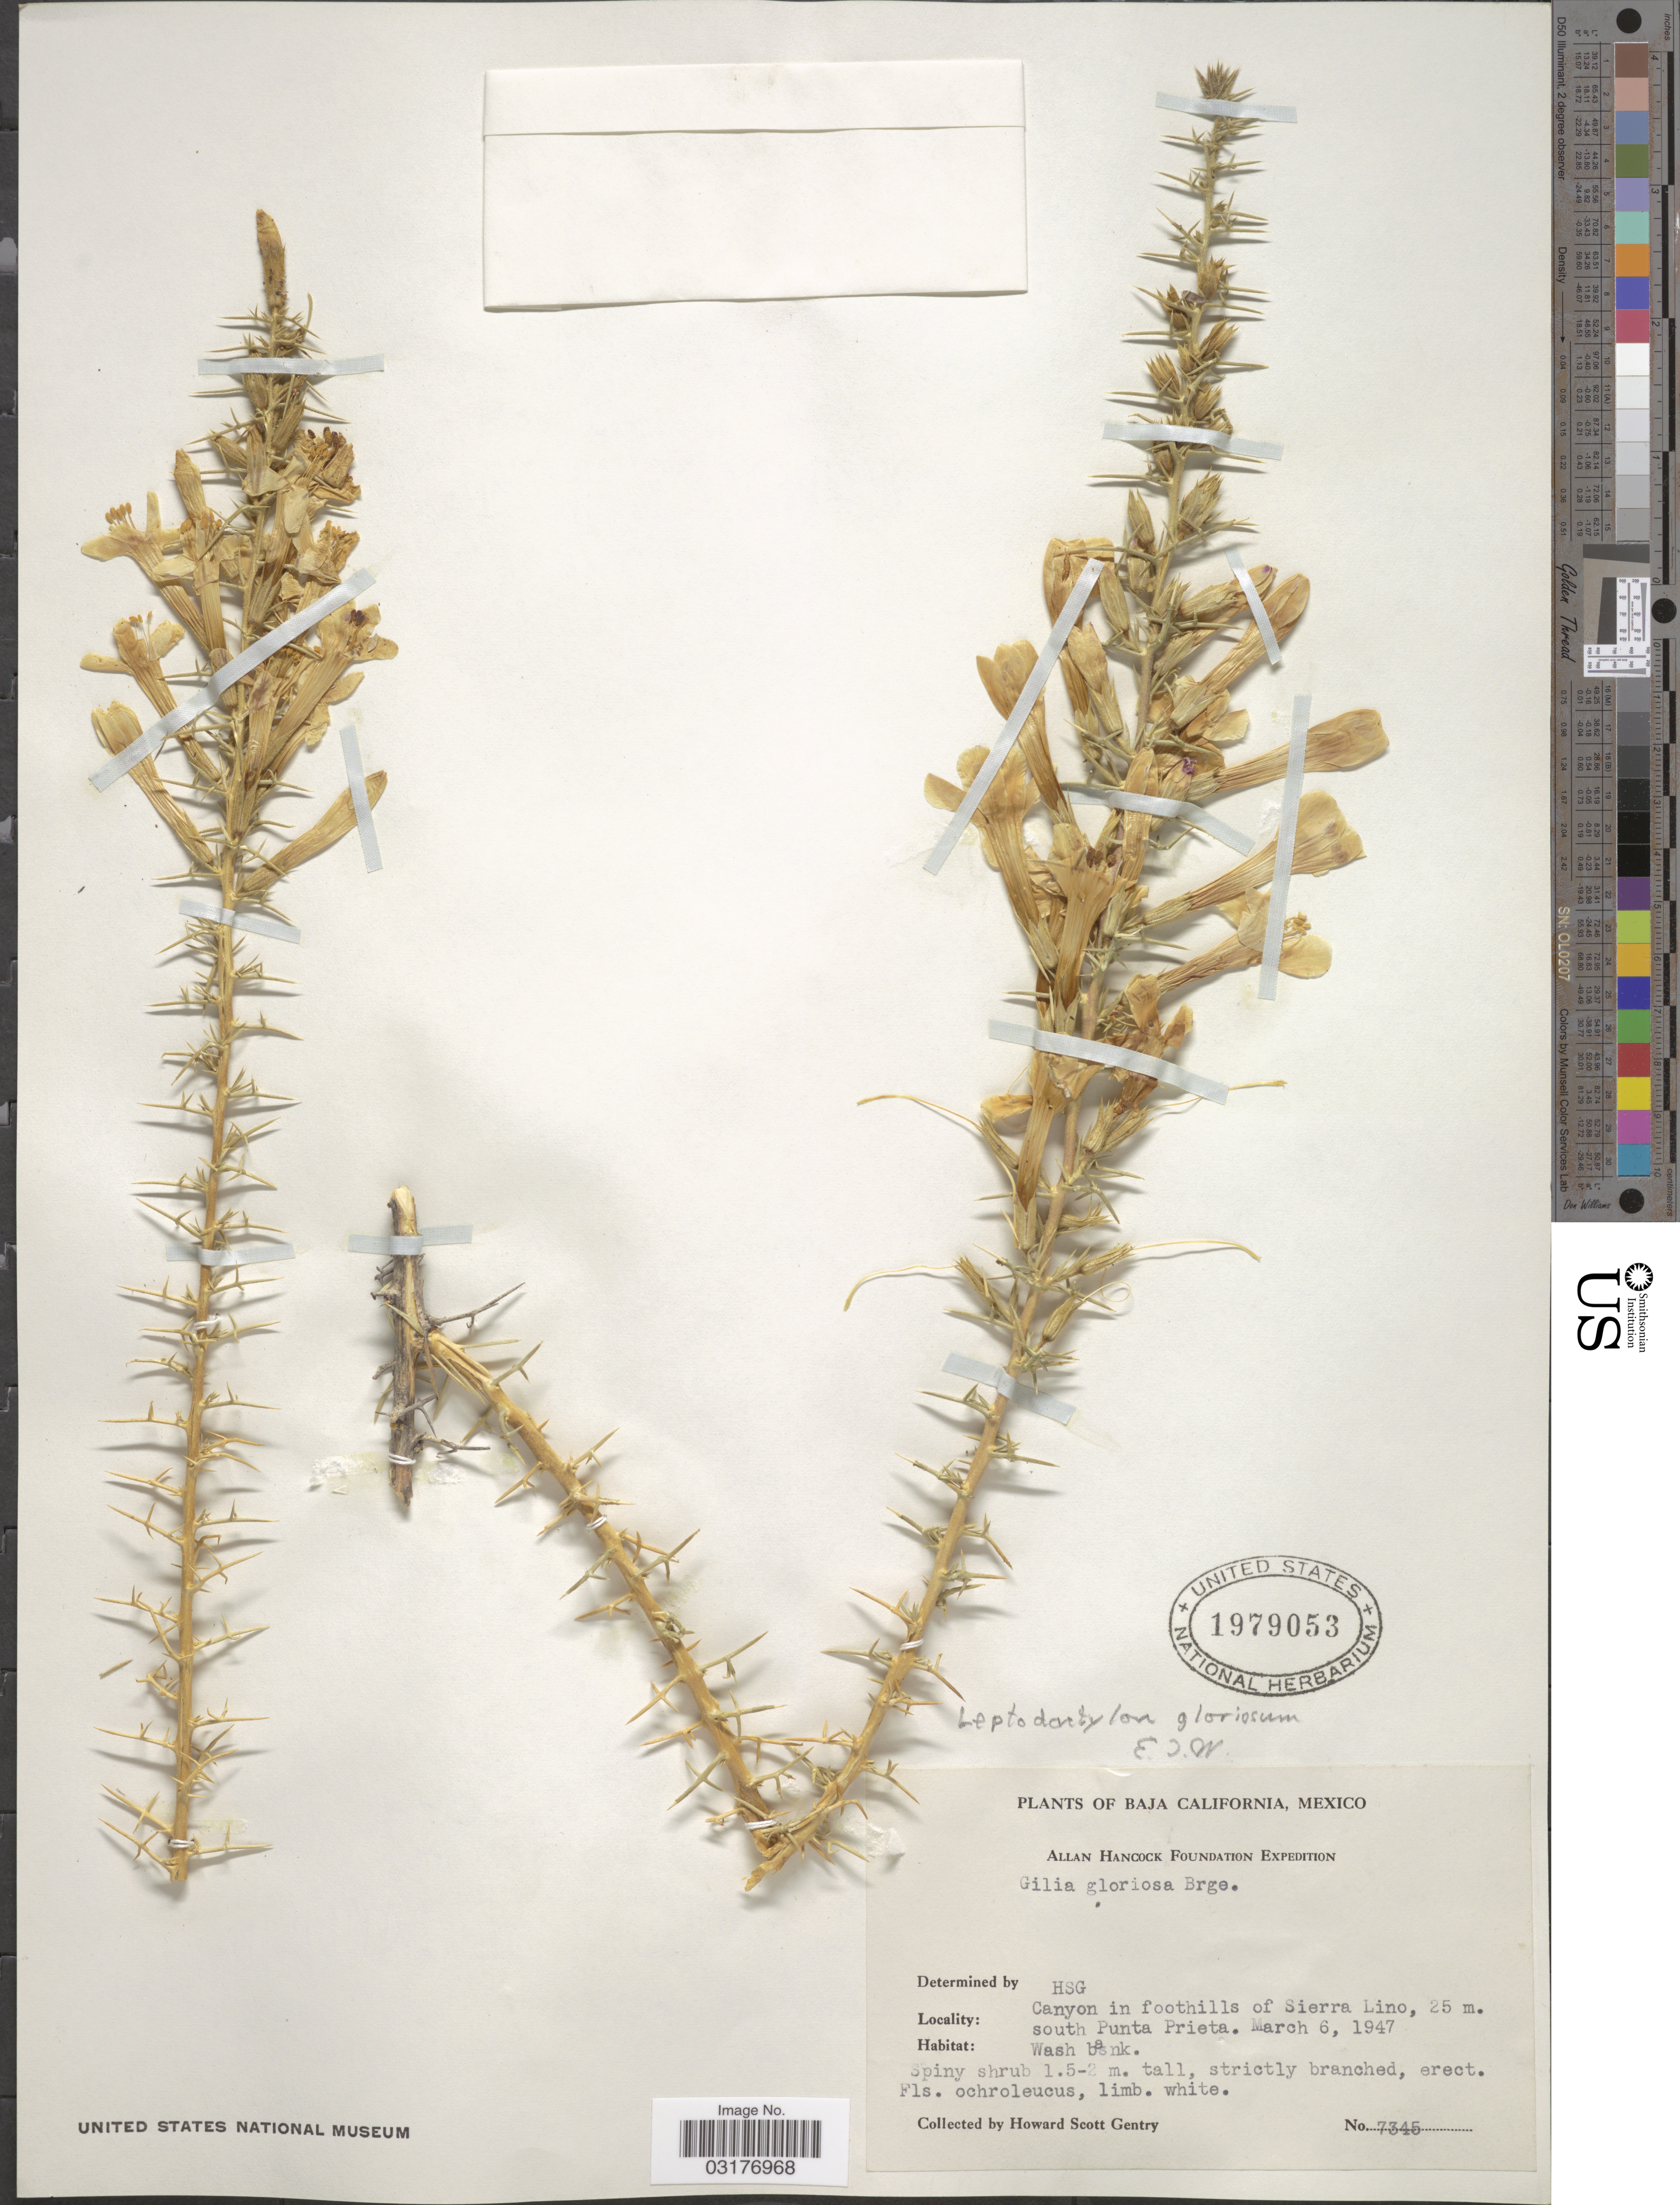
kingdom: Plantae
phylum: Tracheophyta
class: Magnoliopsida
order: Ericales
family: Polemoniaceae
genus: Acanthogilia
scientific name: Acanthogilia gloriosa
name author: (Brandegee) A. Day & R.C. Moran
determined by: Strong, Mark T., (BOT), Smithsonian Institution - National Museum of Natural History (UNITED STATES)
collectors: H. S. Gentry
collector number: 7345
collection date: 1947-03-06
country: Mexico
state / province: Baja California Norte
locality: Canyon in foothills of Sierra Lino, 25 m. south Punta Prieta.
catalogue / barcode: US 1979053